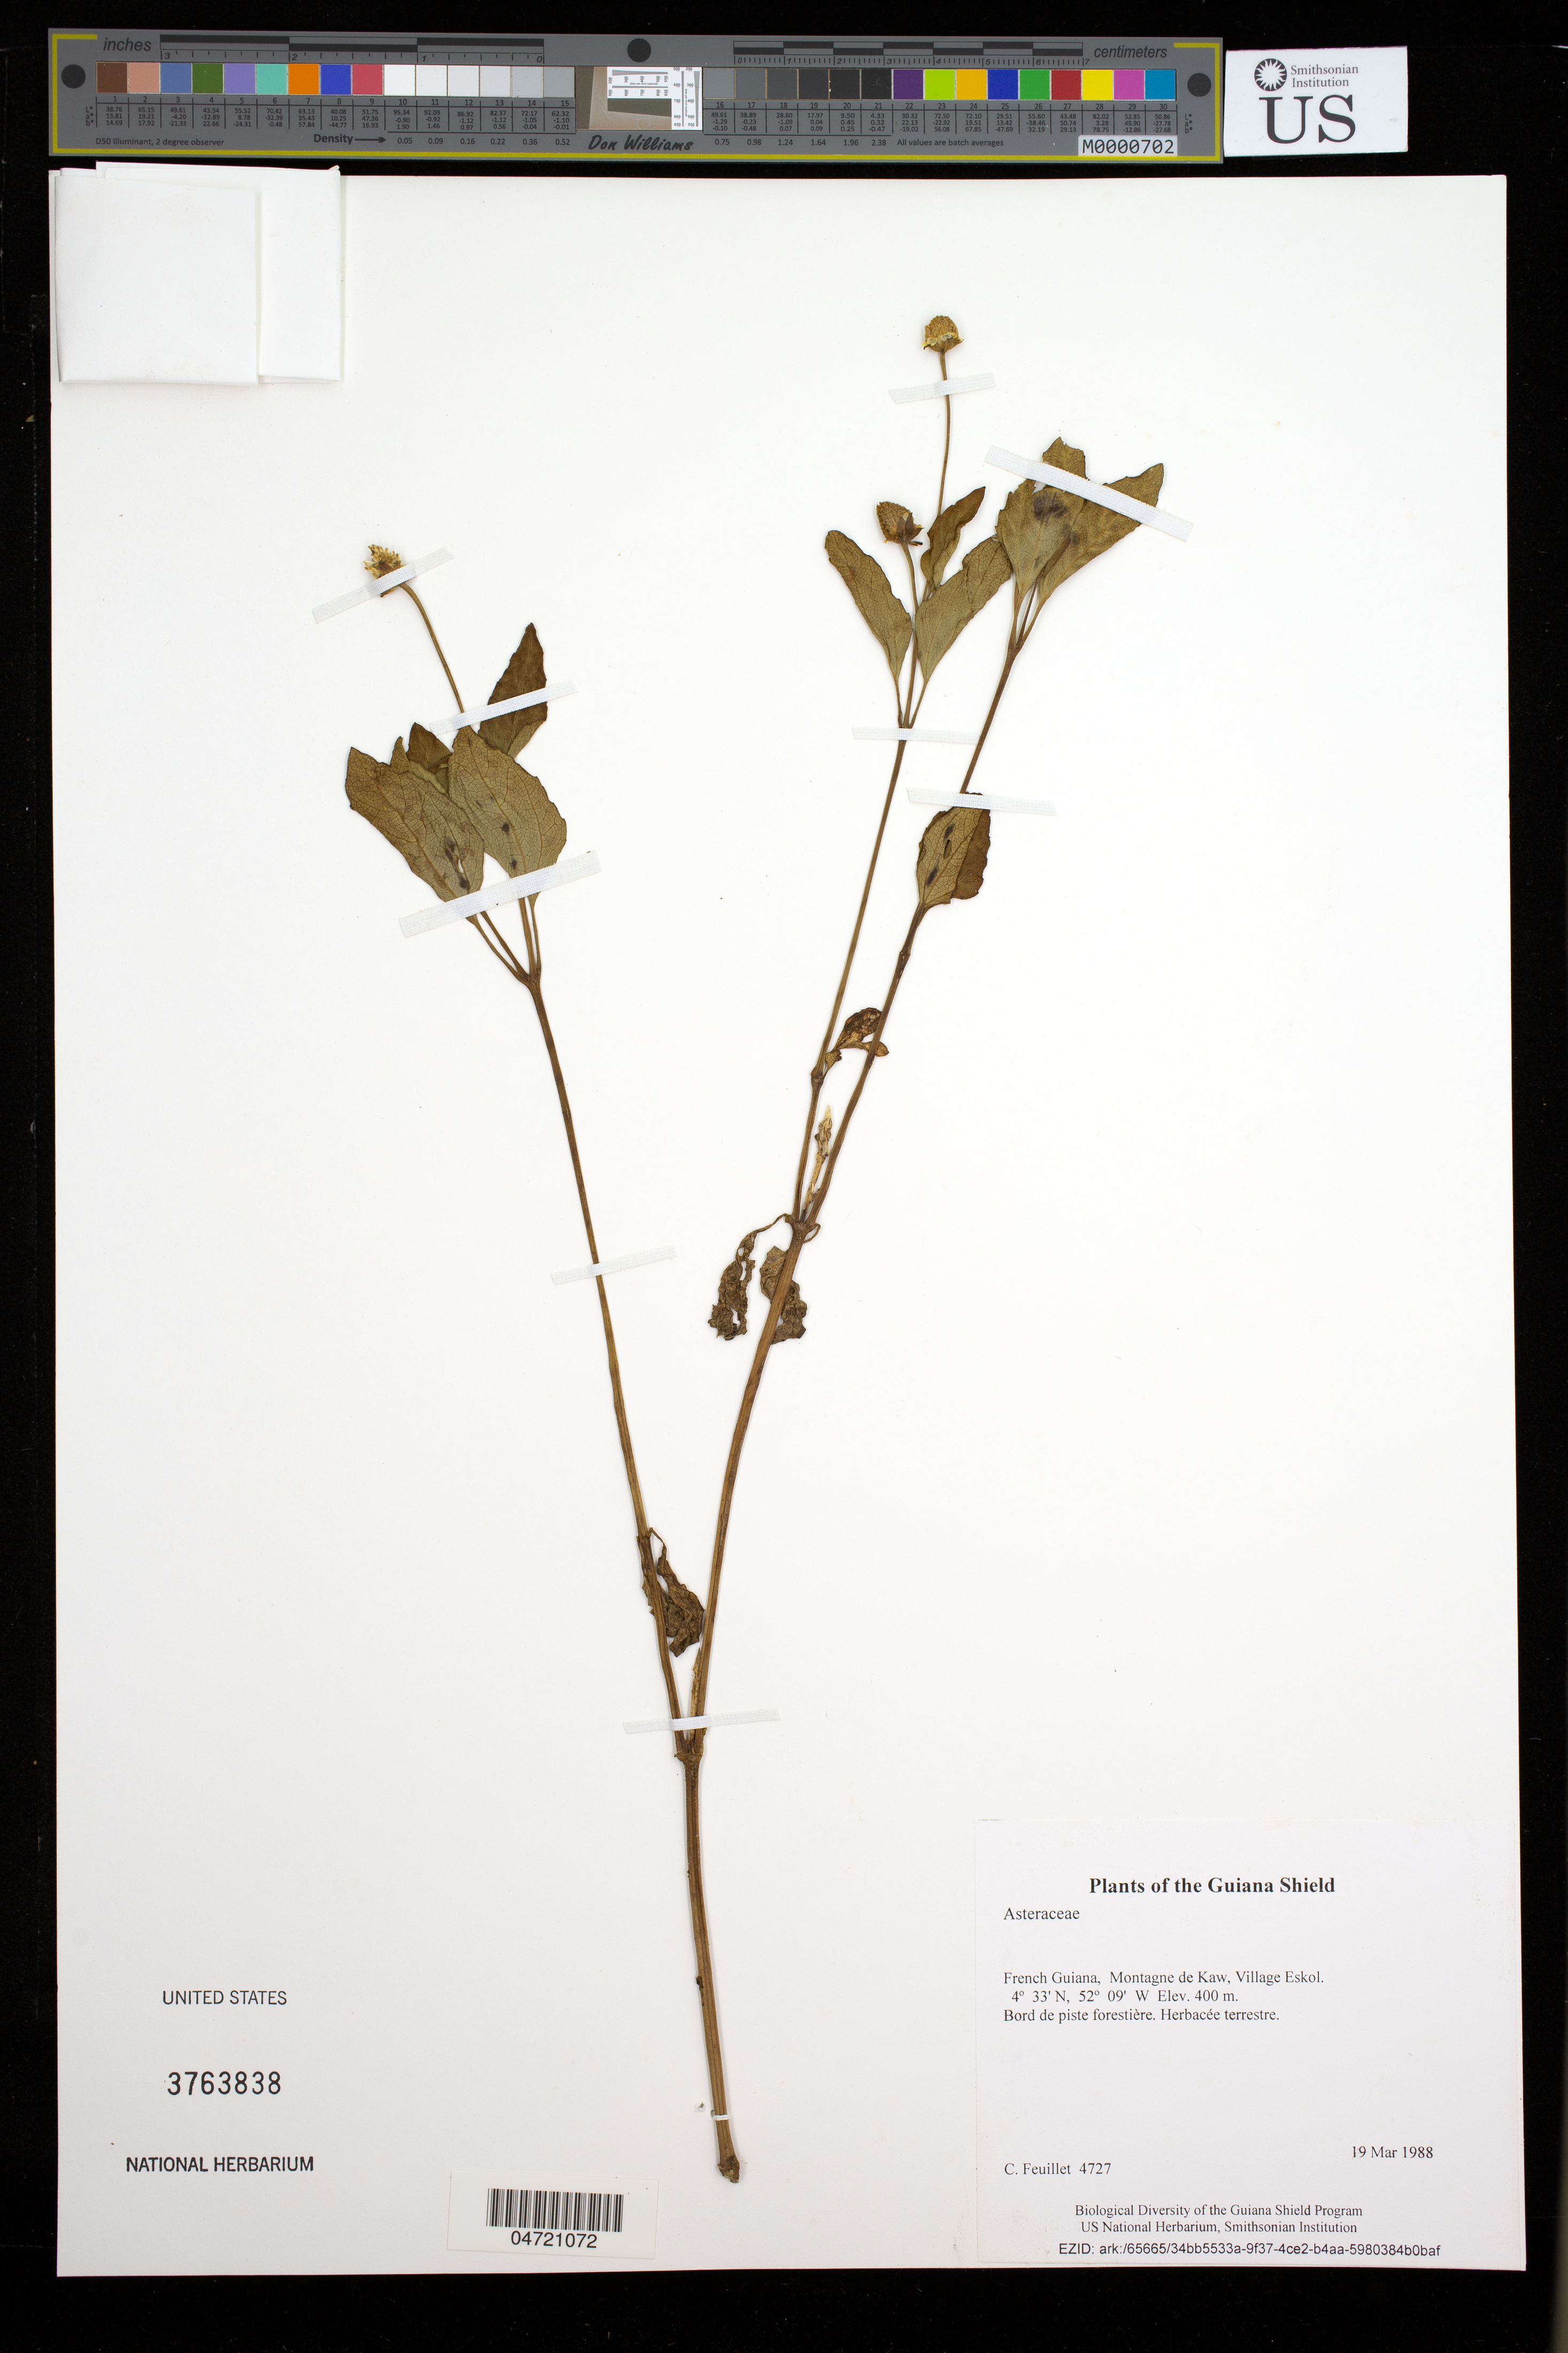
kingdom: Plantae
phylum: Tracheophyta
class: Magnoliopsida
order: Asterales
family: Asteraceae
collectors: C. Feuillet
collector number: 4727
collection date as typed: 19 Mar 1988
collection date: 1988-03-19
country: French Guiana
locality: Montagne de Kaw, Village Eskol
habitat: Bord de piste forestière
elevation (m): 400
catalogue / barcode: US 3763838